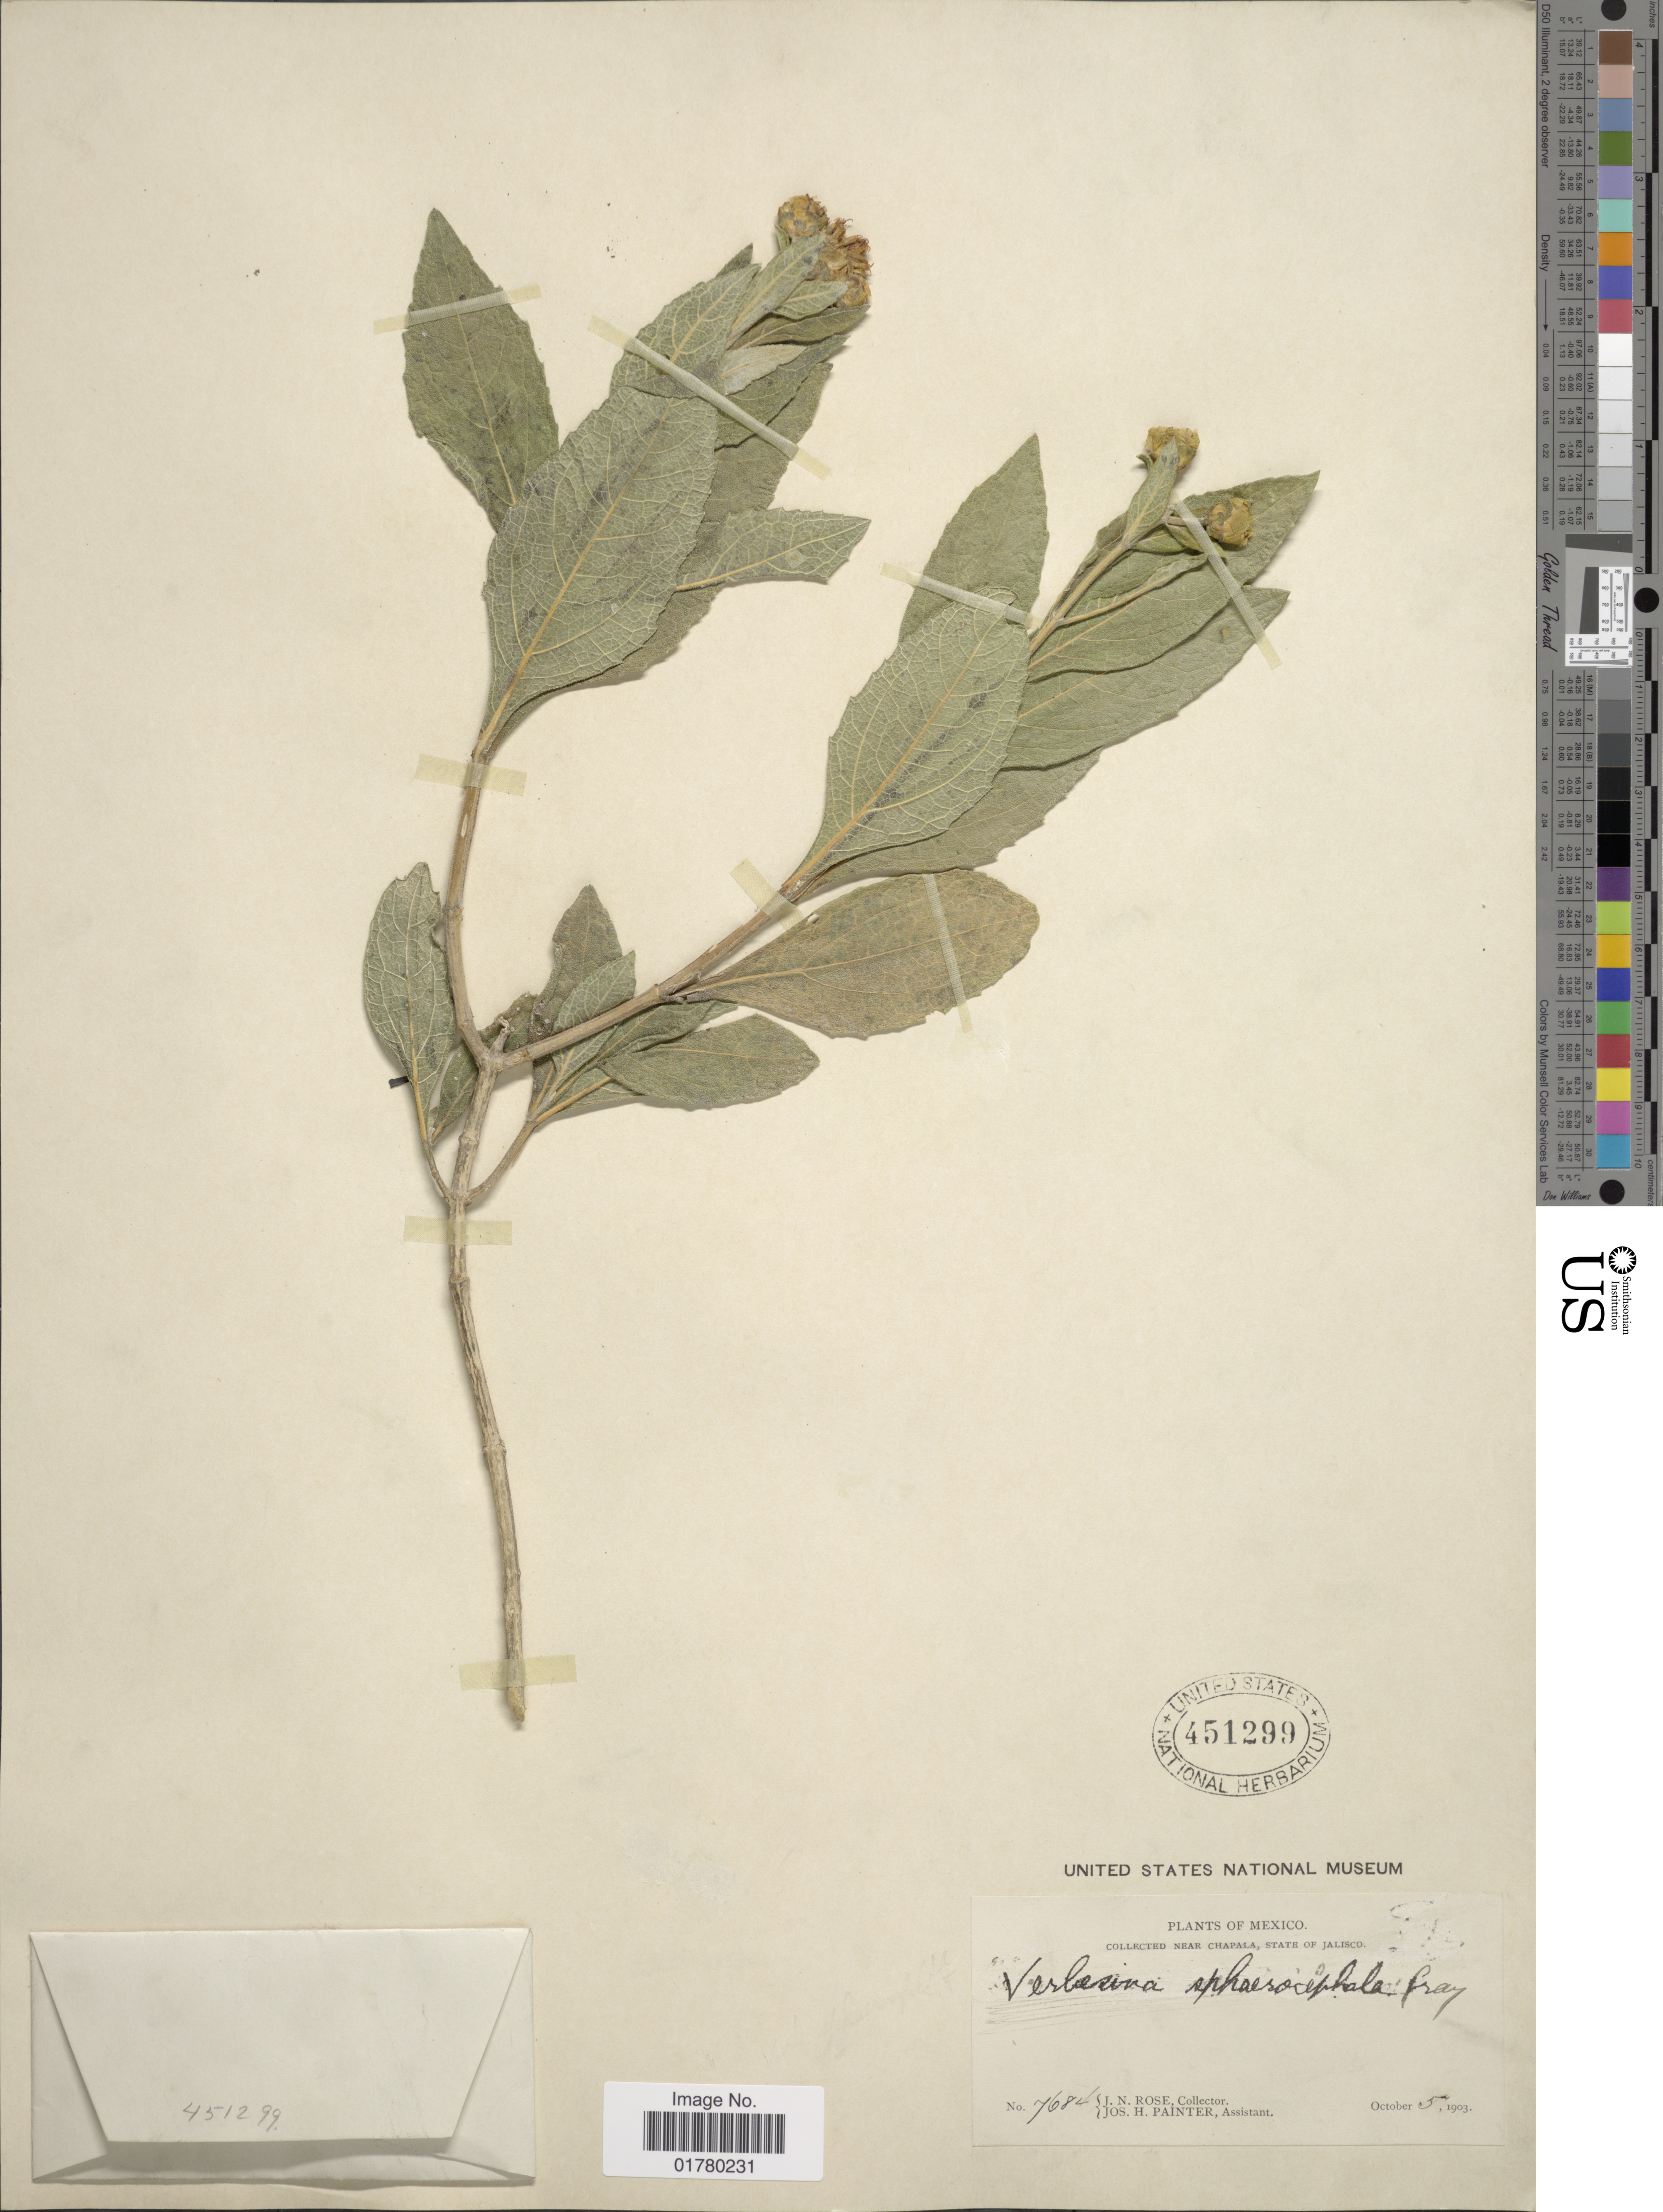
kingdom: Plantae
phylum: Tracheophyta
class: Magnoliopsida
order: Asterales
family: Asteraceae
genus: Verbesina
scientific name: Verbesina sphaerocephala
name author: A. Gray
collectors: J. N. Rose & J. H. Painter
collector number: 7684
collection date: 1903-10-05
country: Mexico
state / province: Jalisco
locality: Near Chapala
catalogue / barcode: US 451299